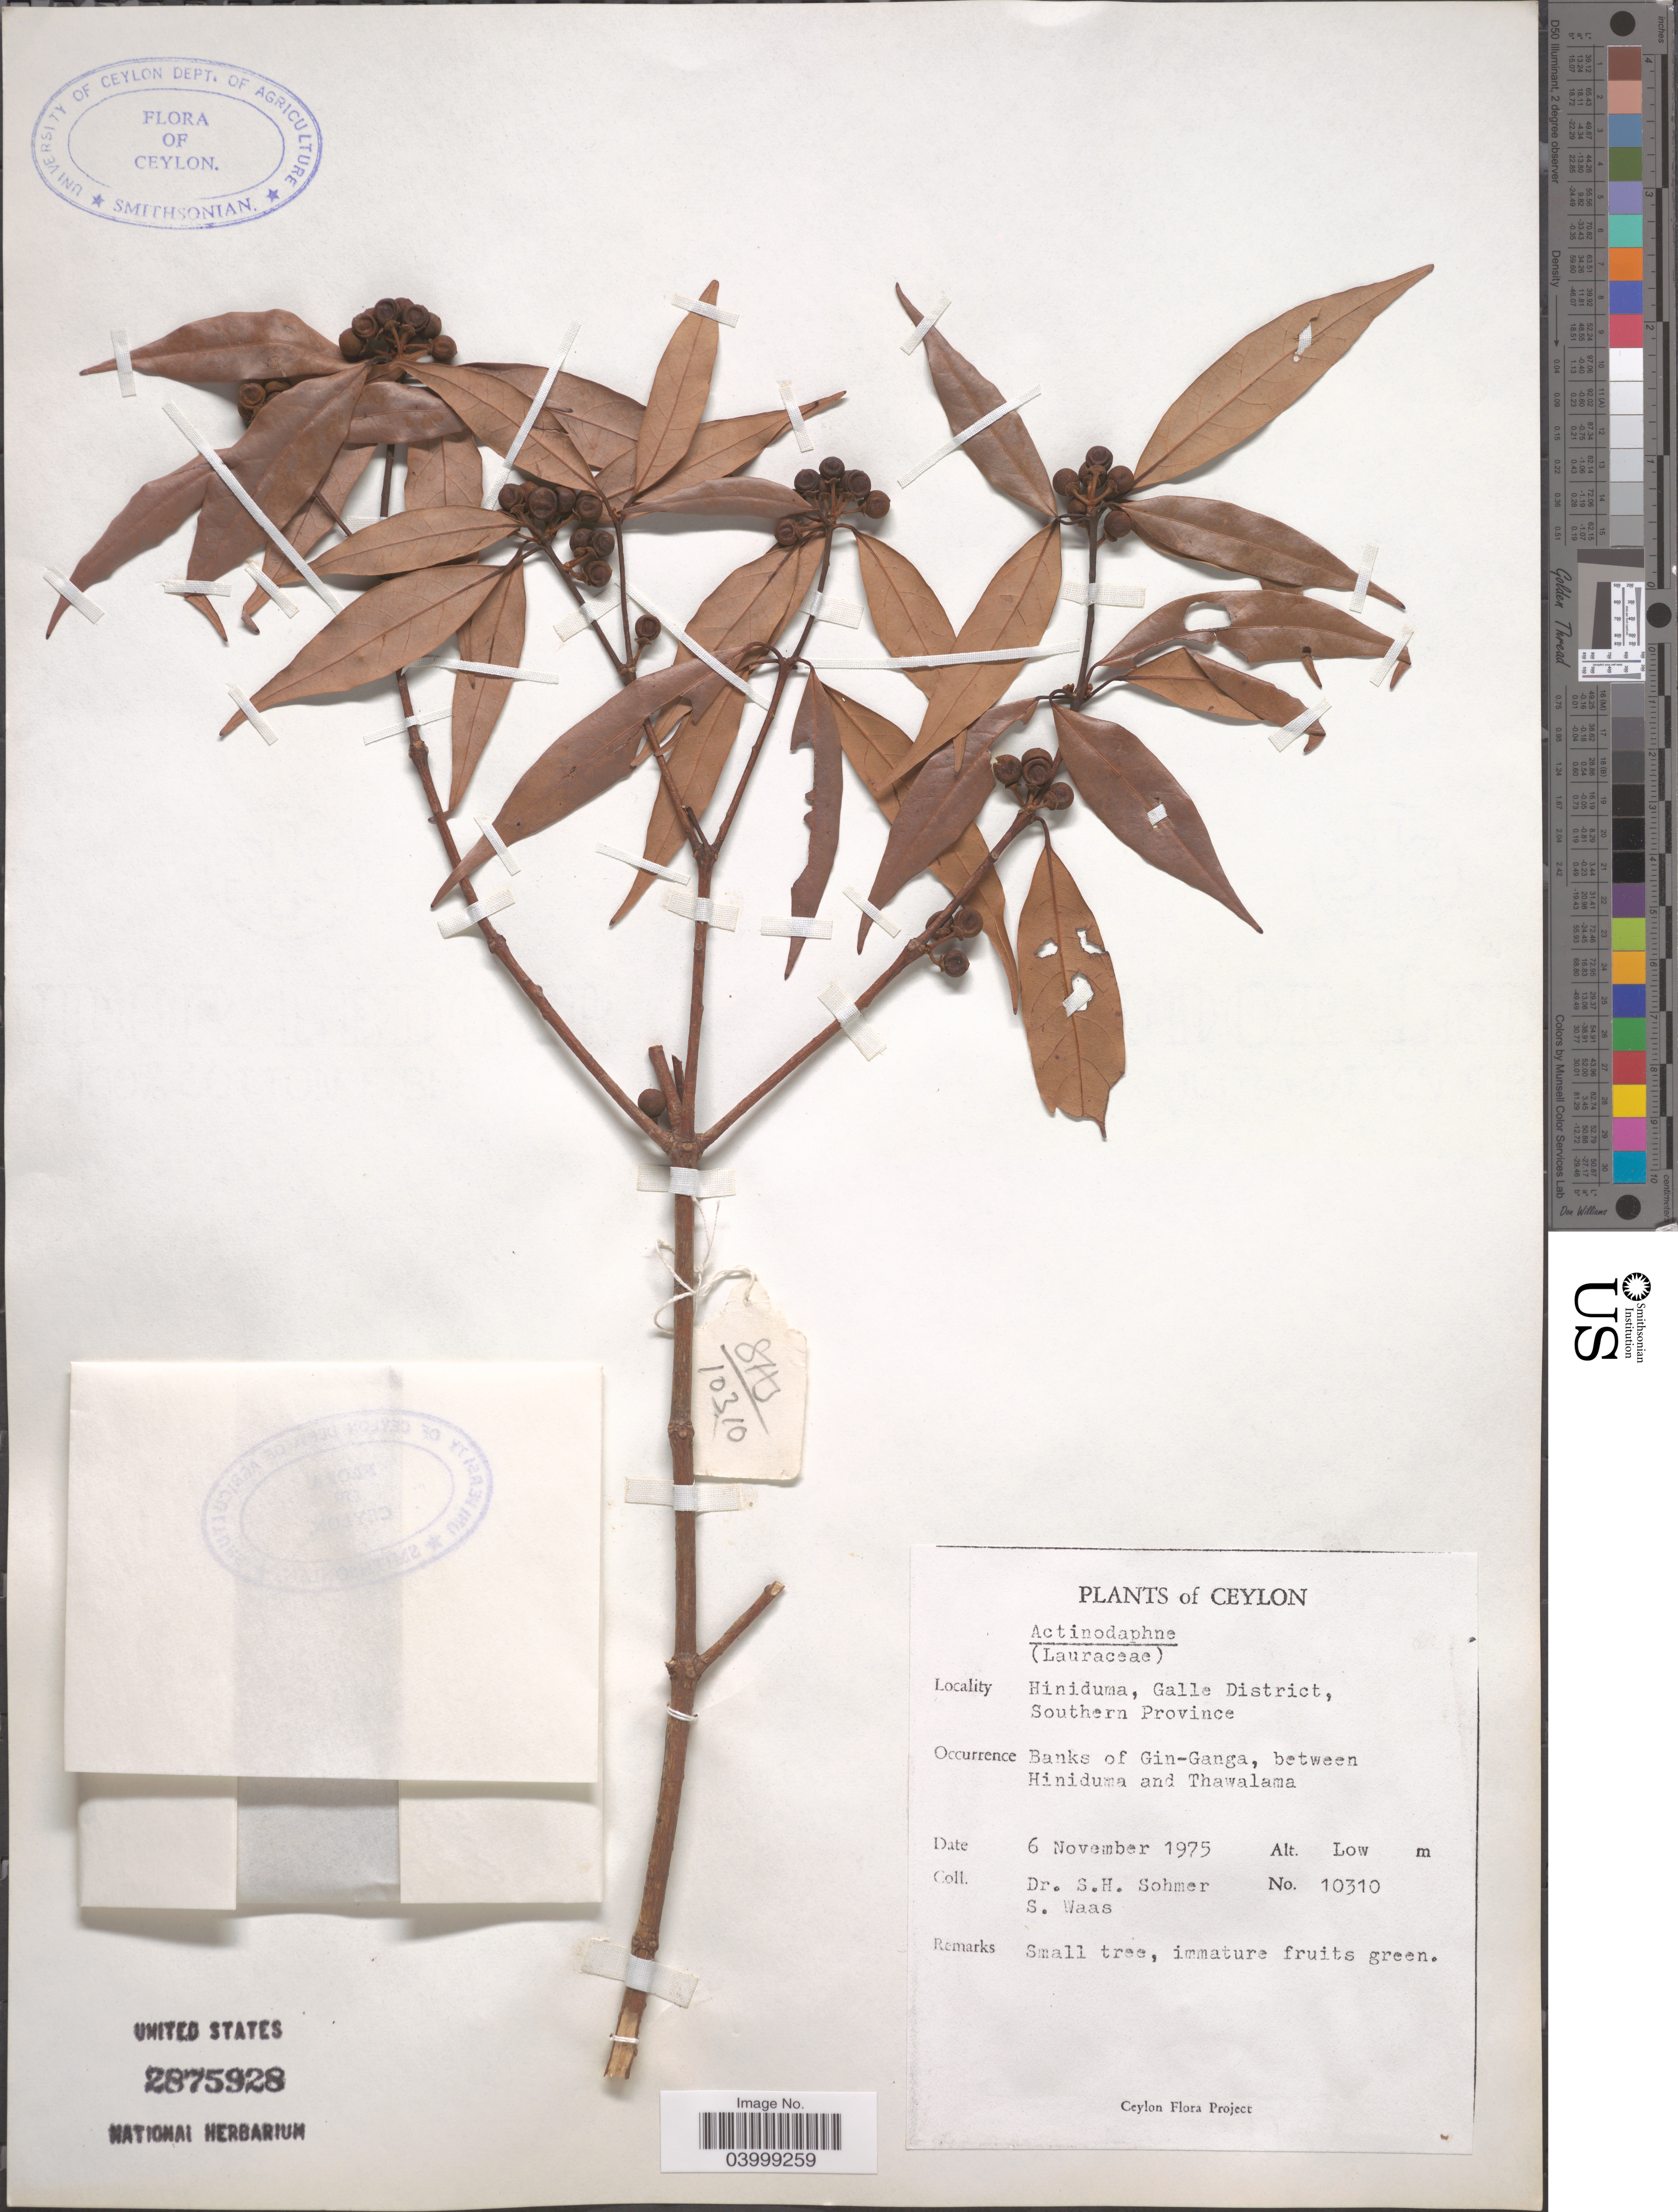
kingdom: Plantae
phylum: Tracheophyta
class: Magnoliopsida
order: Laurales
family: Lauraceae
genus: Actinodaphne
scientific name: Actinodaphne sp.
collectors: S. H. Sohmer & S. Waas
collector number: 10310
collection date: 1975-11-06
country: Sri Lanka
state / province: Southern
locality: Ceylon. Hiniduma, Galle District, Southern Province. Banks of Gin-Ganga, between Hiniduma and Thawalama.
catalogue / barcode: US 2875928